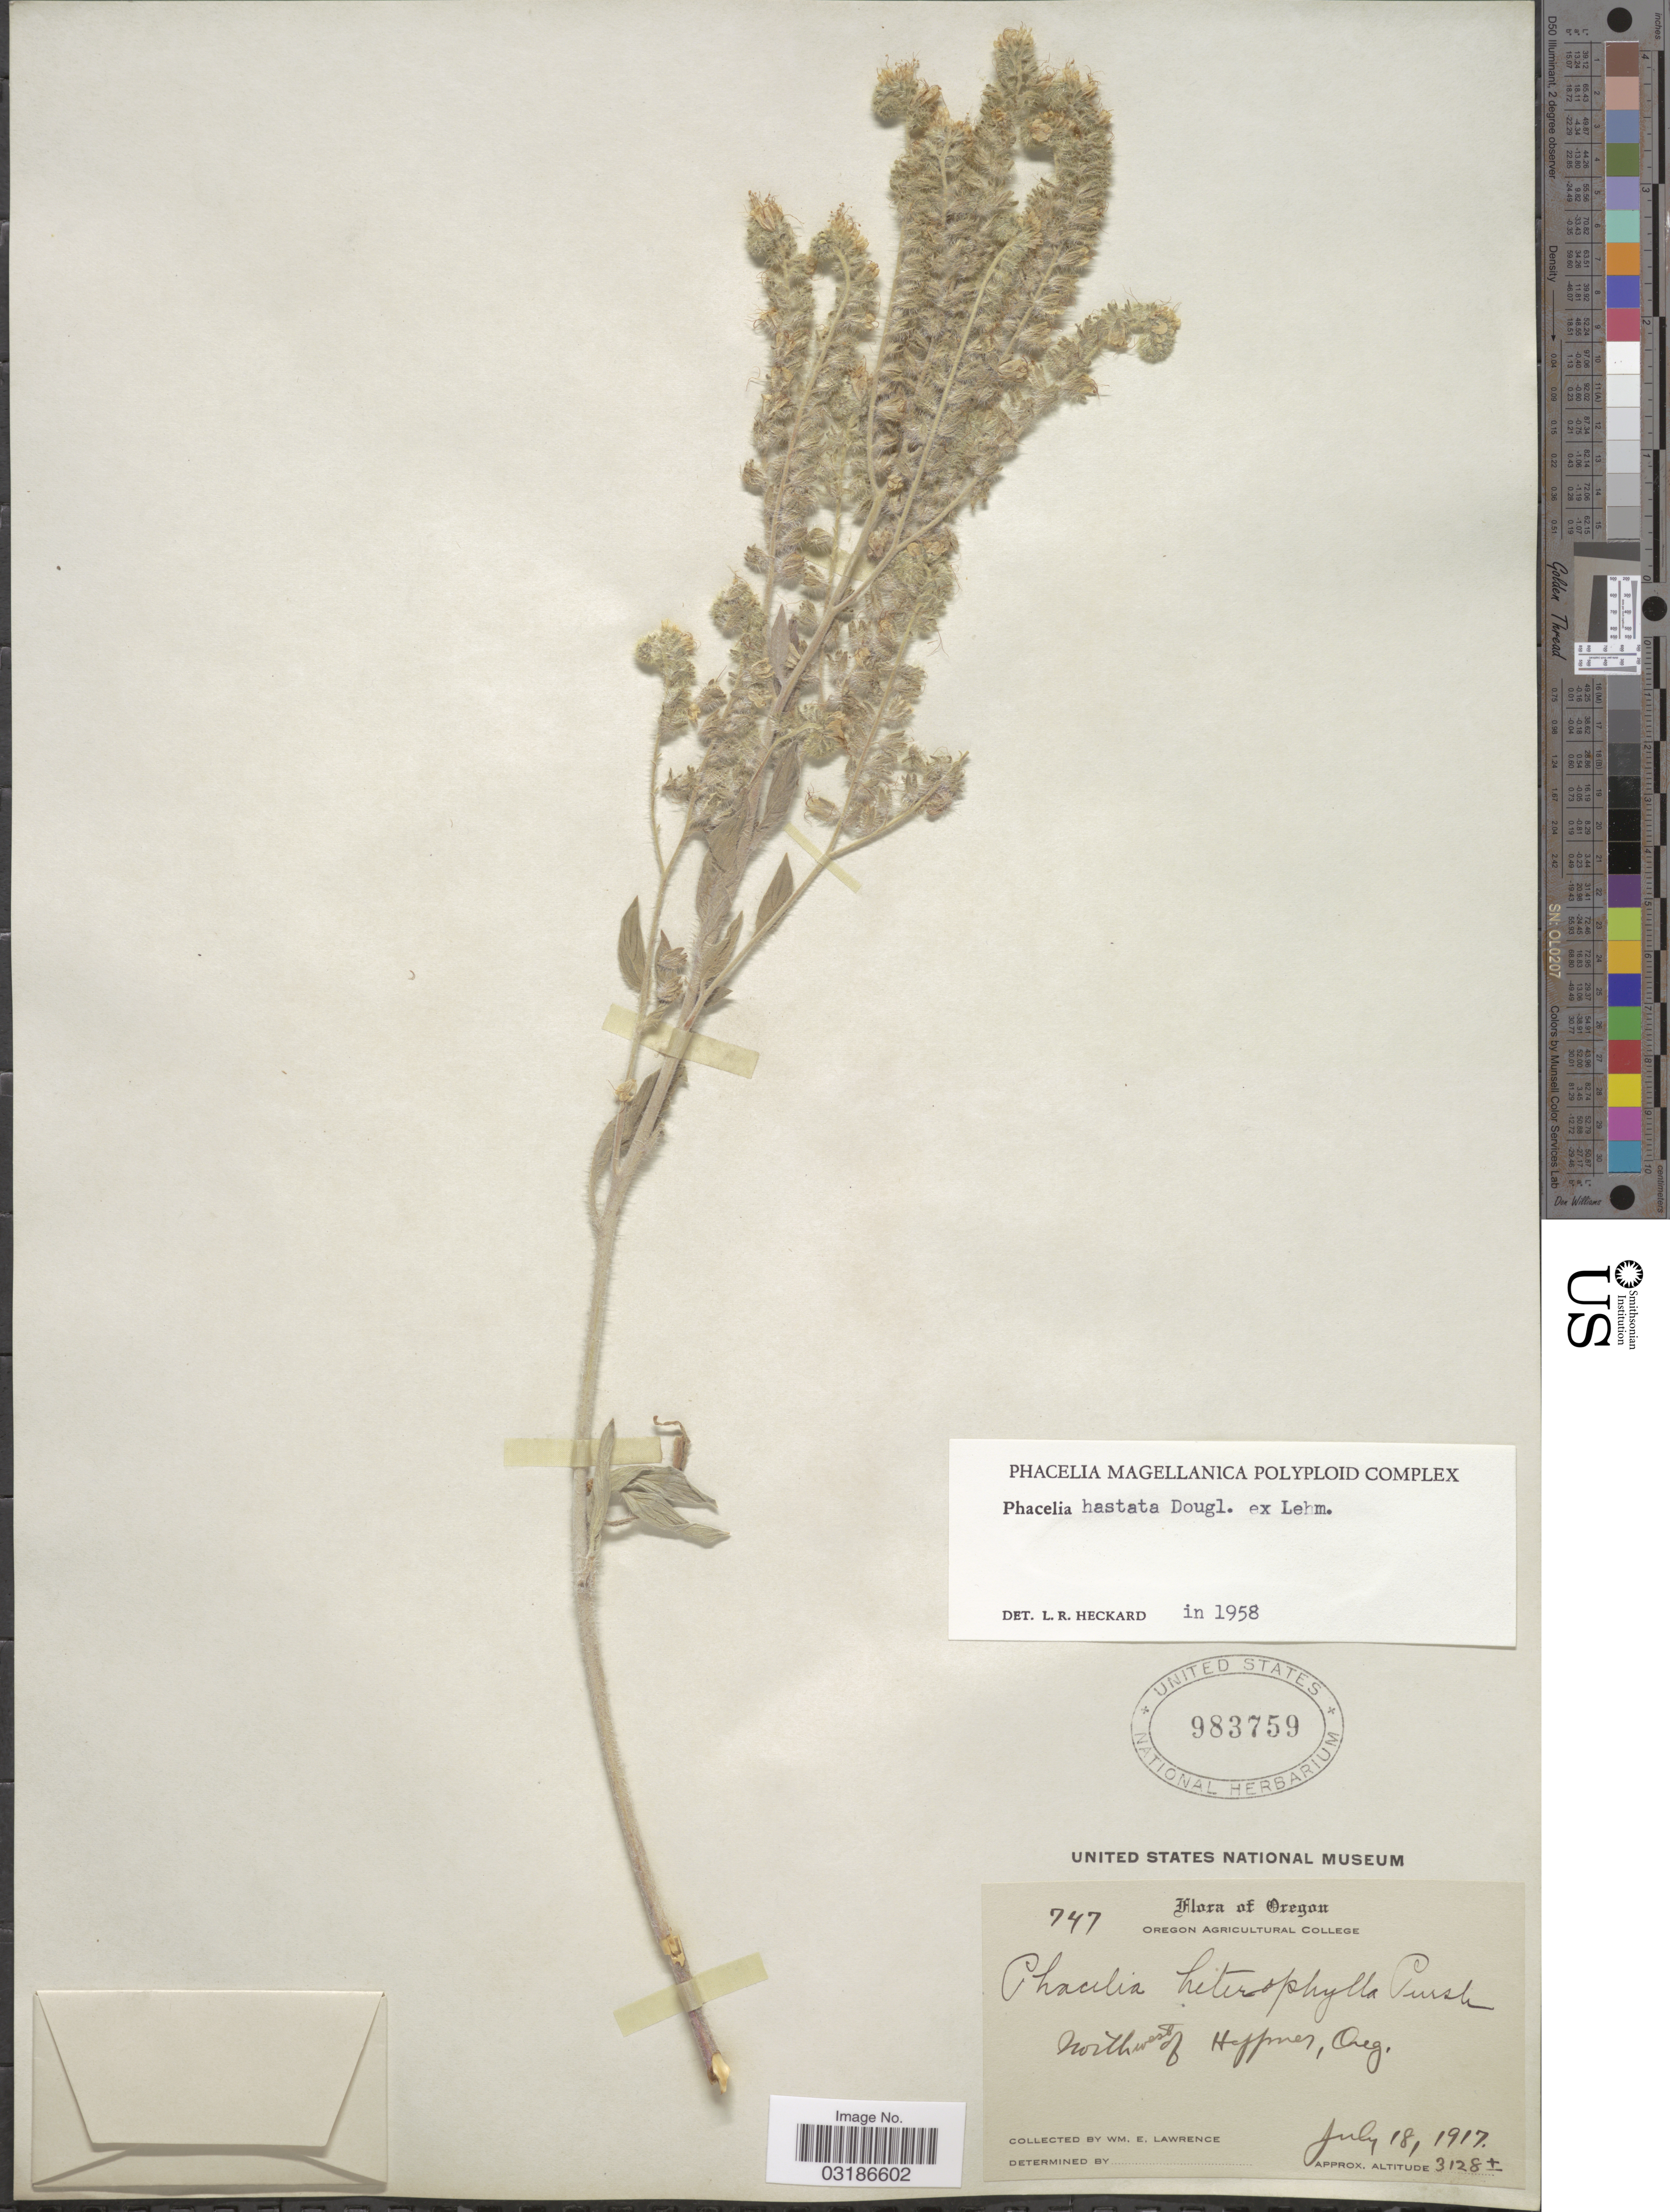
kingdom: Plantae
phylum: Tracheophyta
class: Magnoliopsida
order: Boraginales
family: Hydrophyllaceae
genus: Phacelia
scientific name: Phacelia hastata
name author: Douglas ex Lehm.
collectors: W. Lawrence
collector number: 747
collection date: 1917-07-18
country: United States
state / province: Oregon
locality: Northwest of Hypnes, Oreg.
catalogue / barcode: US 983759